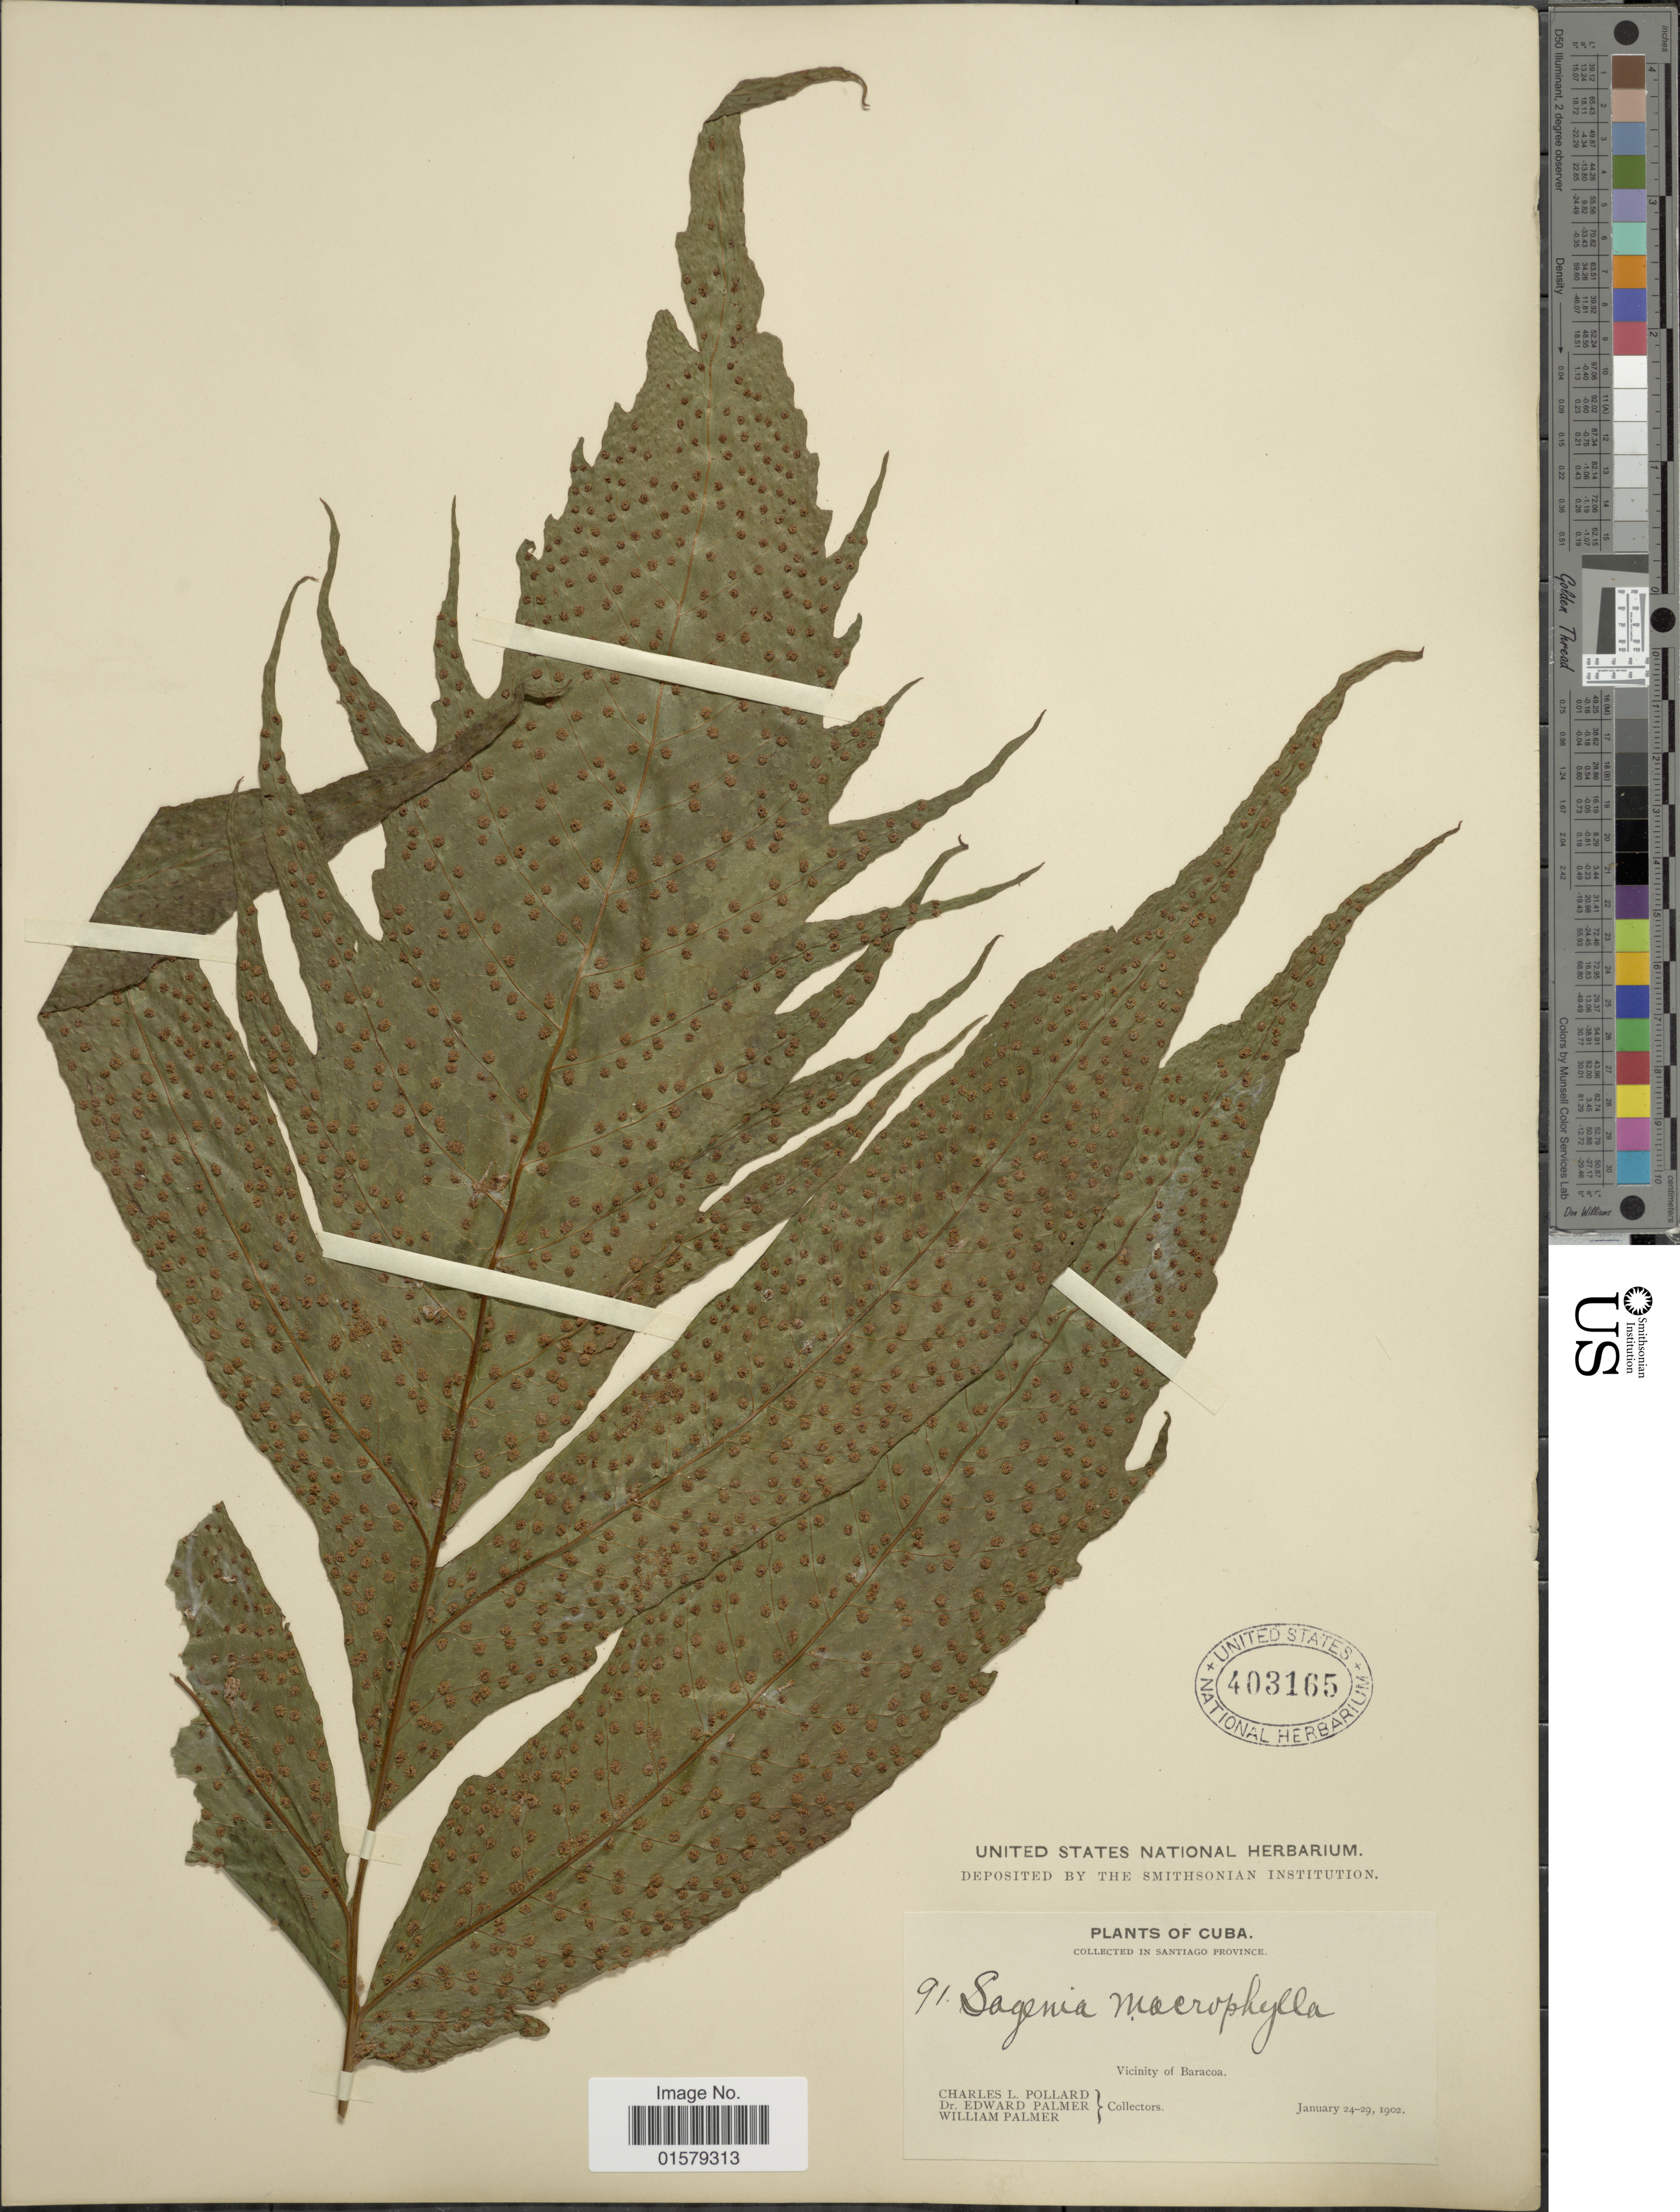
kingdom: Plantae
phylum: Tracheophyta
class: Polypodiopsida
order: Polypodiales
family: Tectariaceae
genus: Tectaria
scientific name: Tectaria incisa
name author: Cav.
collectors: C. L. Pollard, E. Palmer & W. Palmer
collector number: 91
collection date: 1902-01-24/1902-01-29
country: Cuba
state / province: Santiago de Cuba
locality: Vicinity of Baracoa.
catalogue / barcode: US 403165